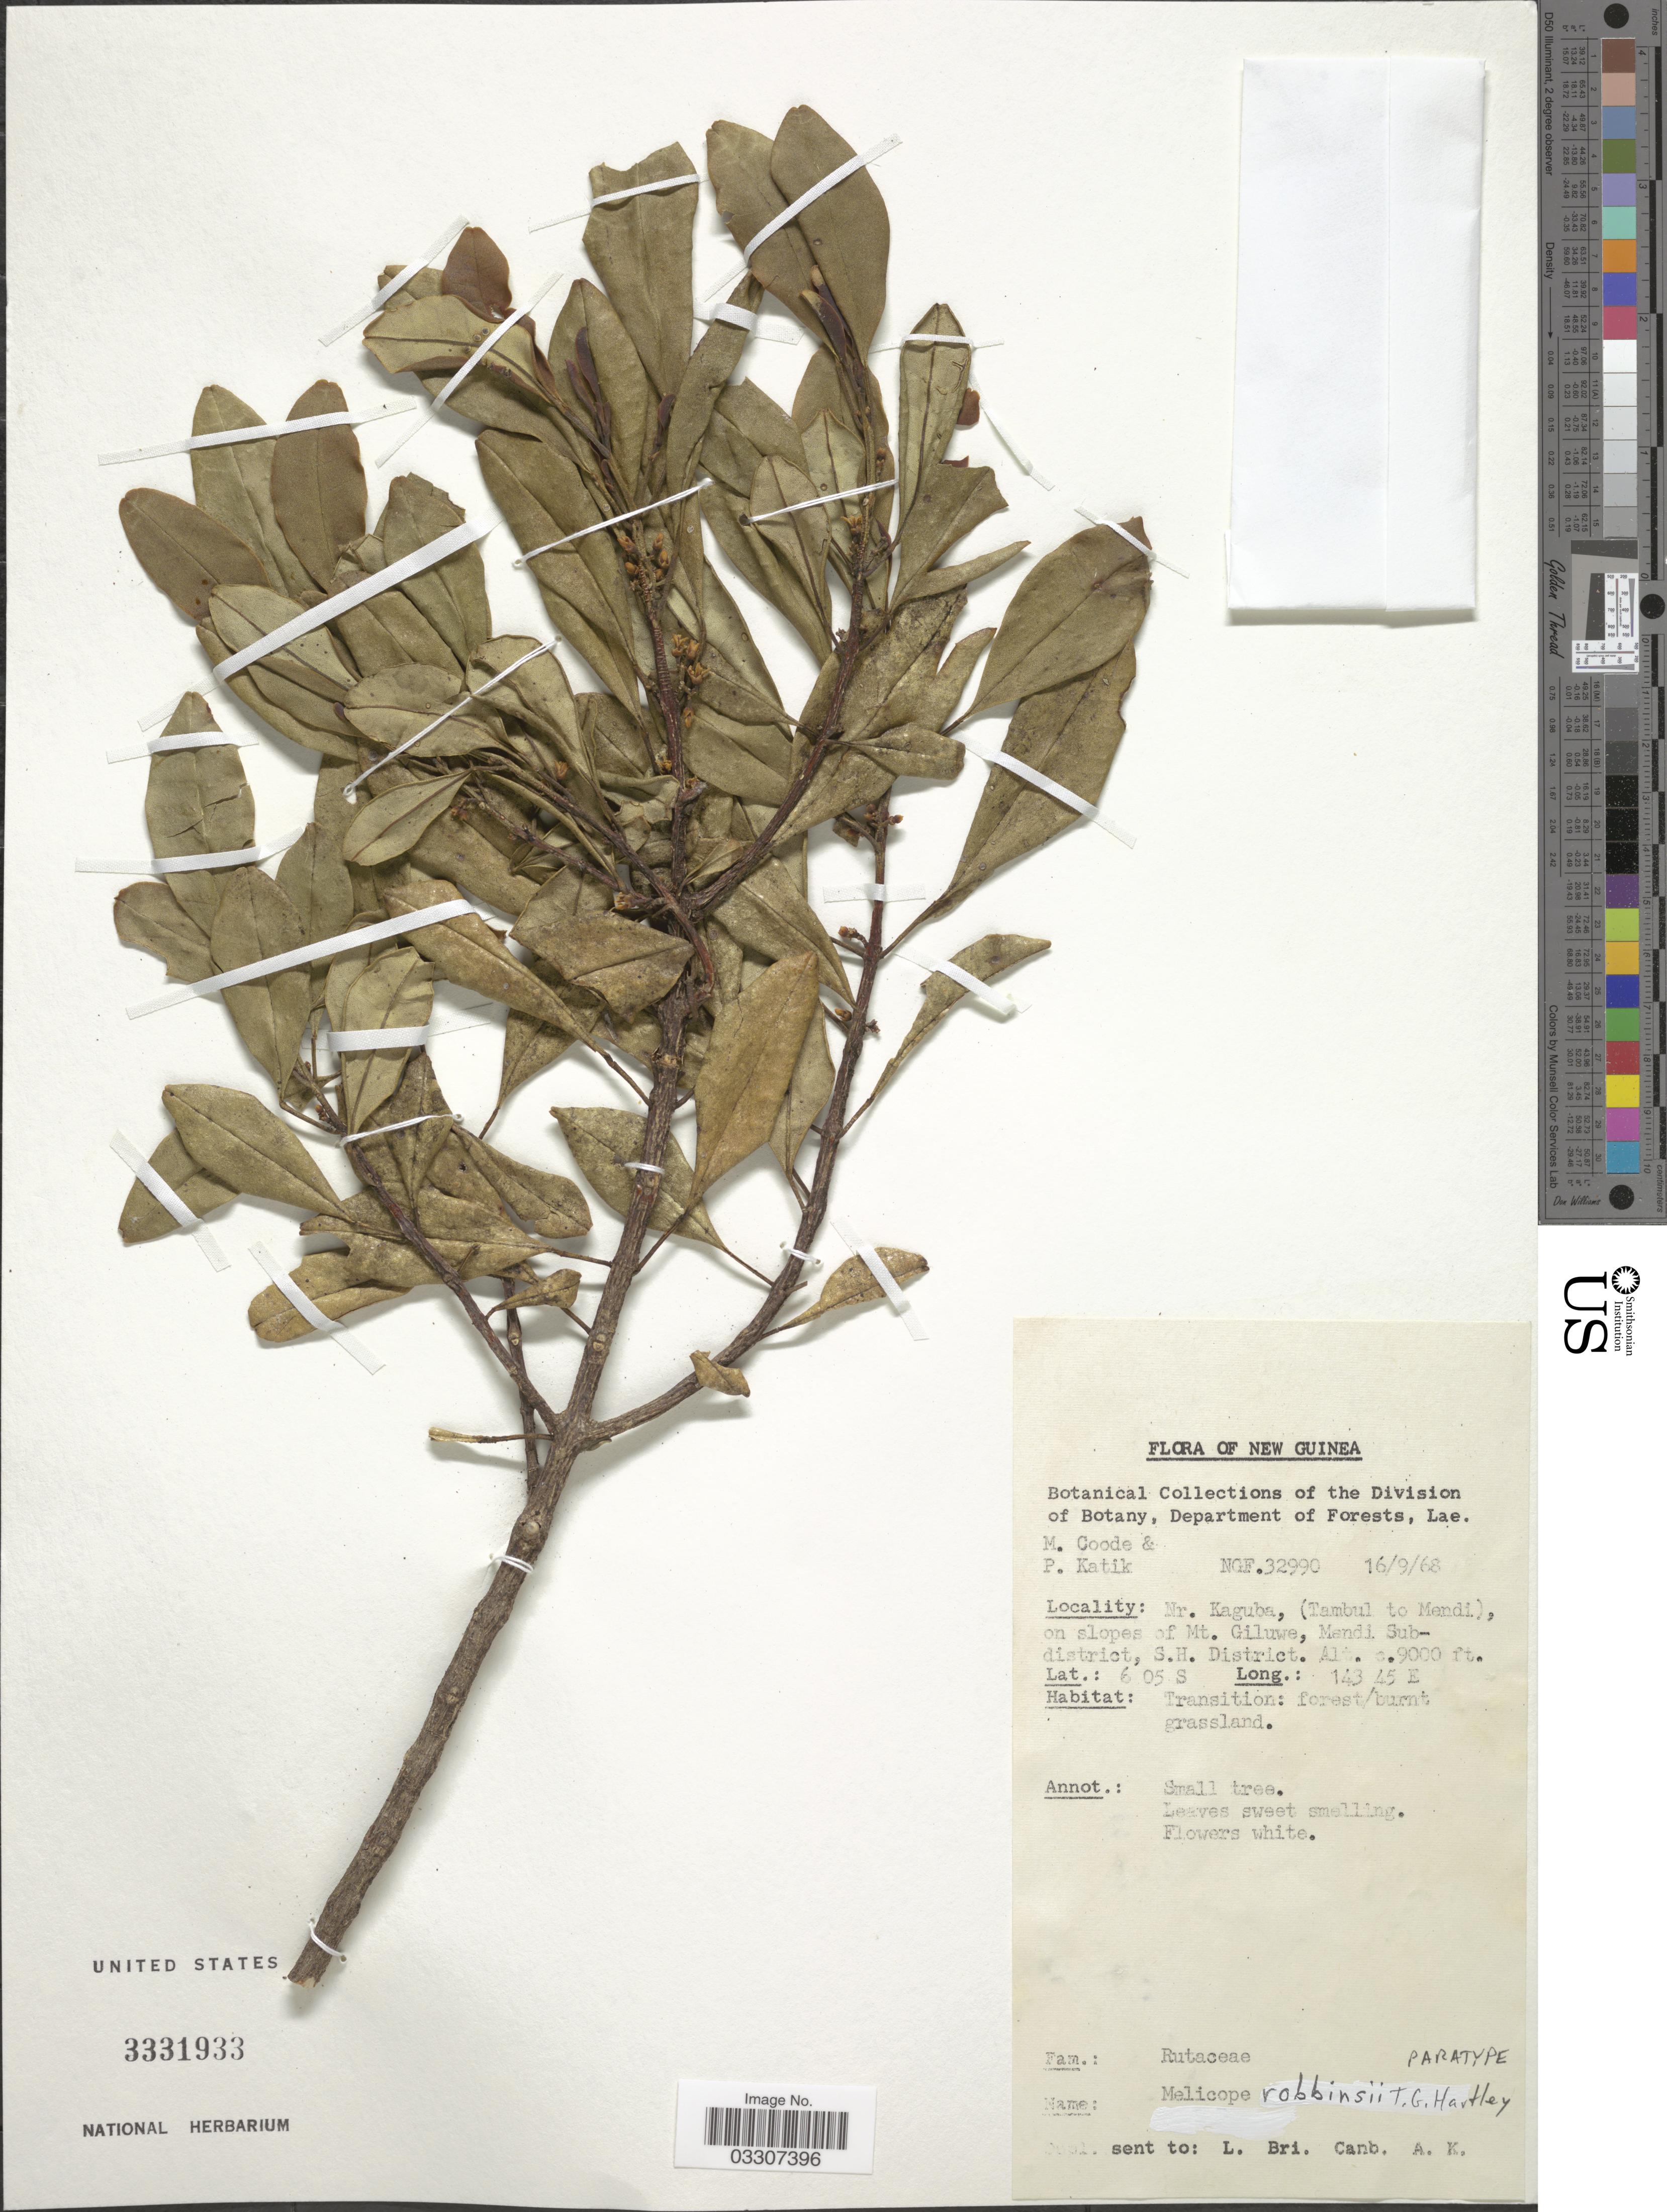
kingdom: Plantae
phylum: Tracheophyta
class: Magnoliopsida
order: Sapindales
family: Rutaceae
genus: Melicope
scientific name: Melicope robbinsii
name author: T.G. Hartley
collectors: M. Coode & P. Katik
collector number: NGF32990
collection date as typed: Transcribed d/m/y: 16/9/68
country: Papua New Guinea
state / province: Southern Highlands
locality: New Guinea. Nr. Kaguba, (Tambul to Mendi), on slopes of Mt. Giluwe, Mendi Subdistrict, S. H. District.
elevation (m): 2743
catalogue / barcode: US 3331933